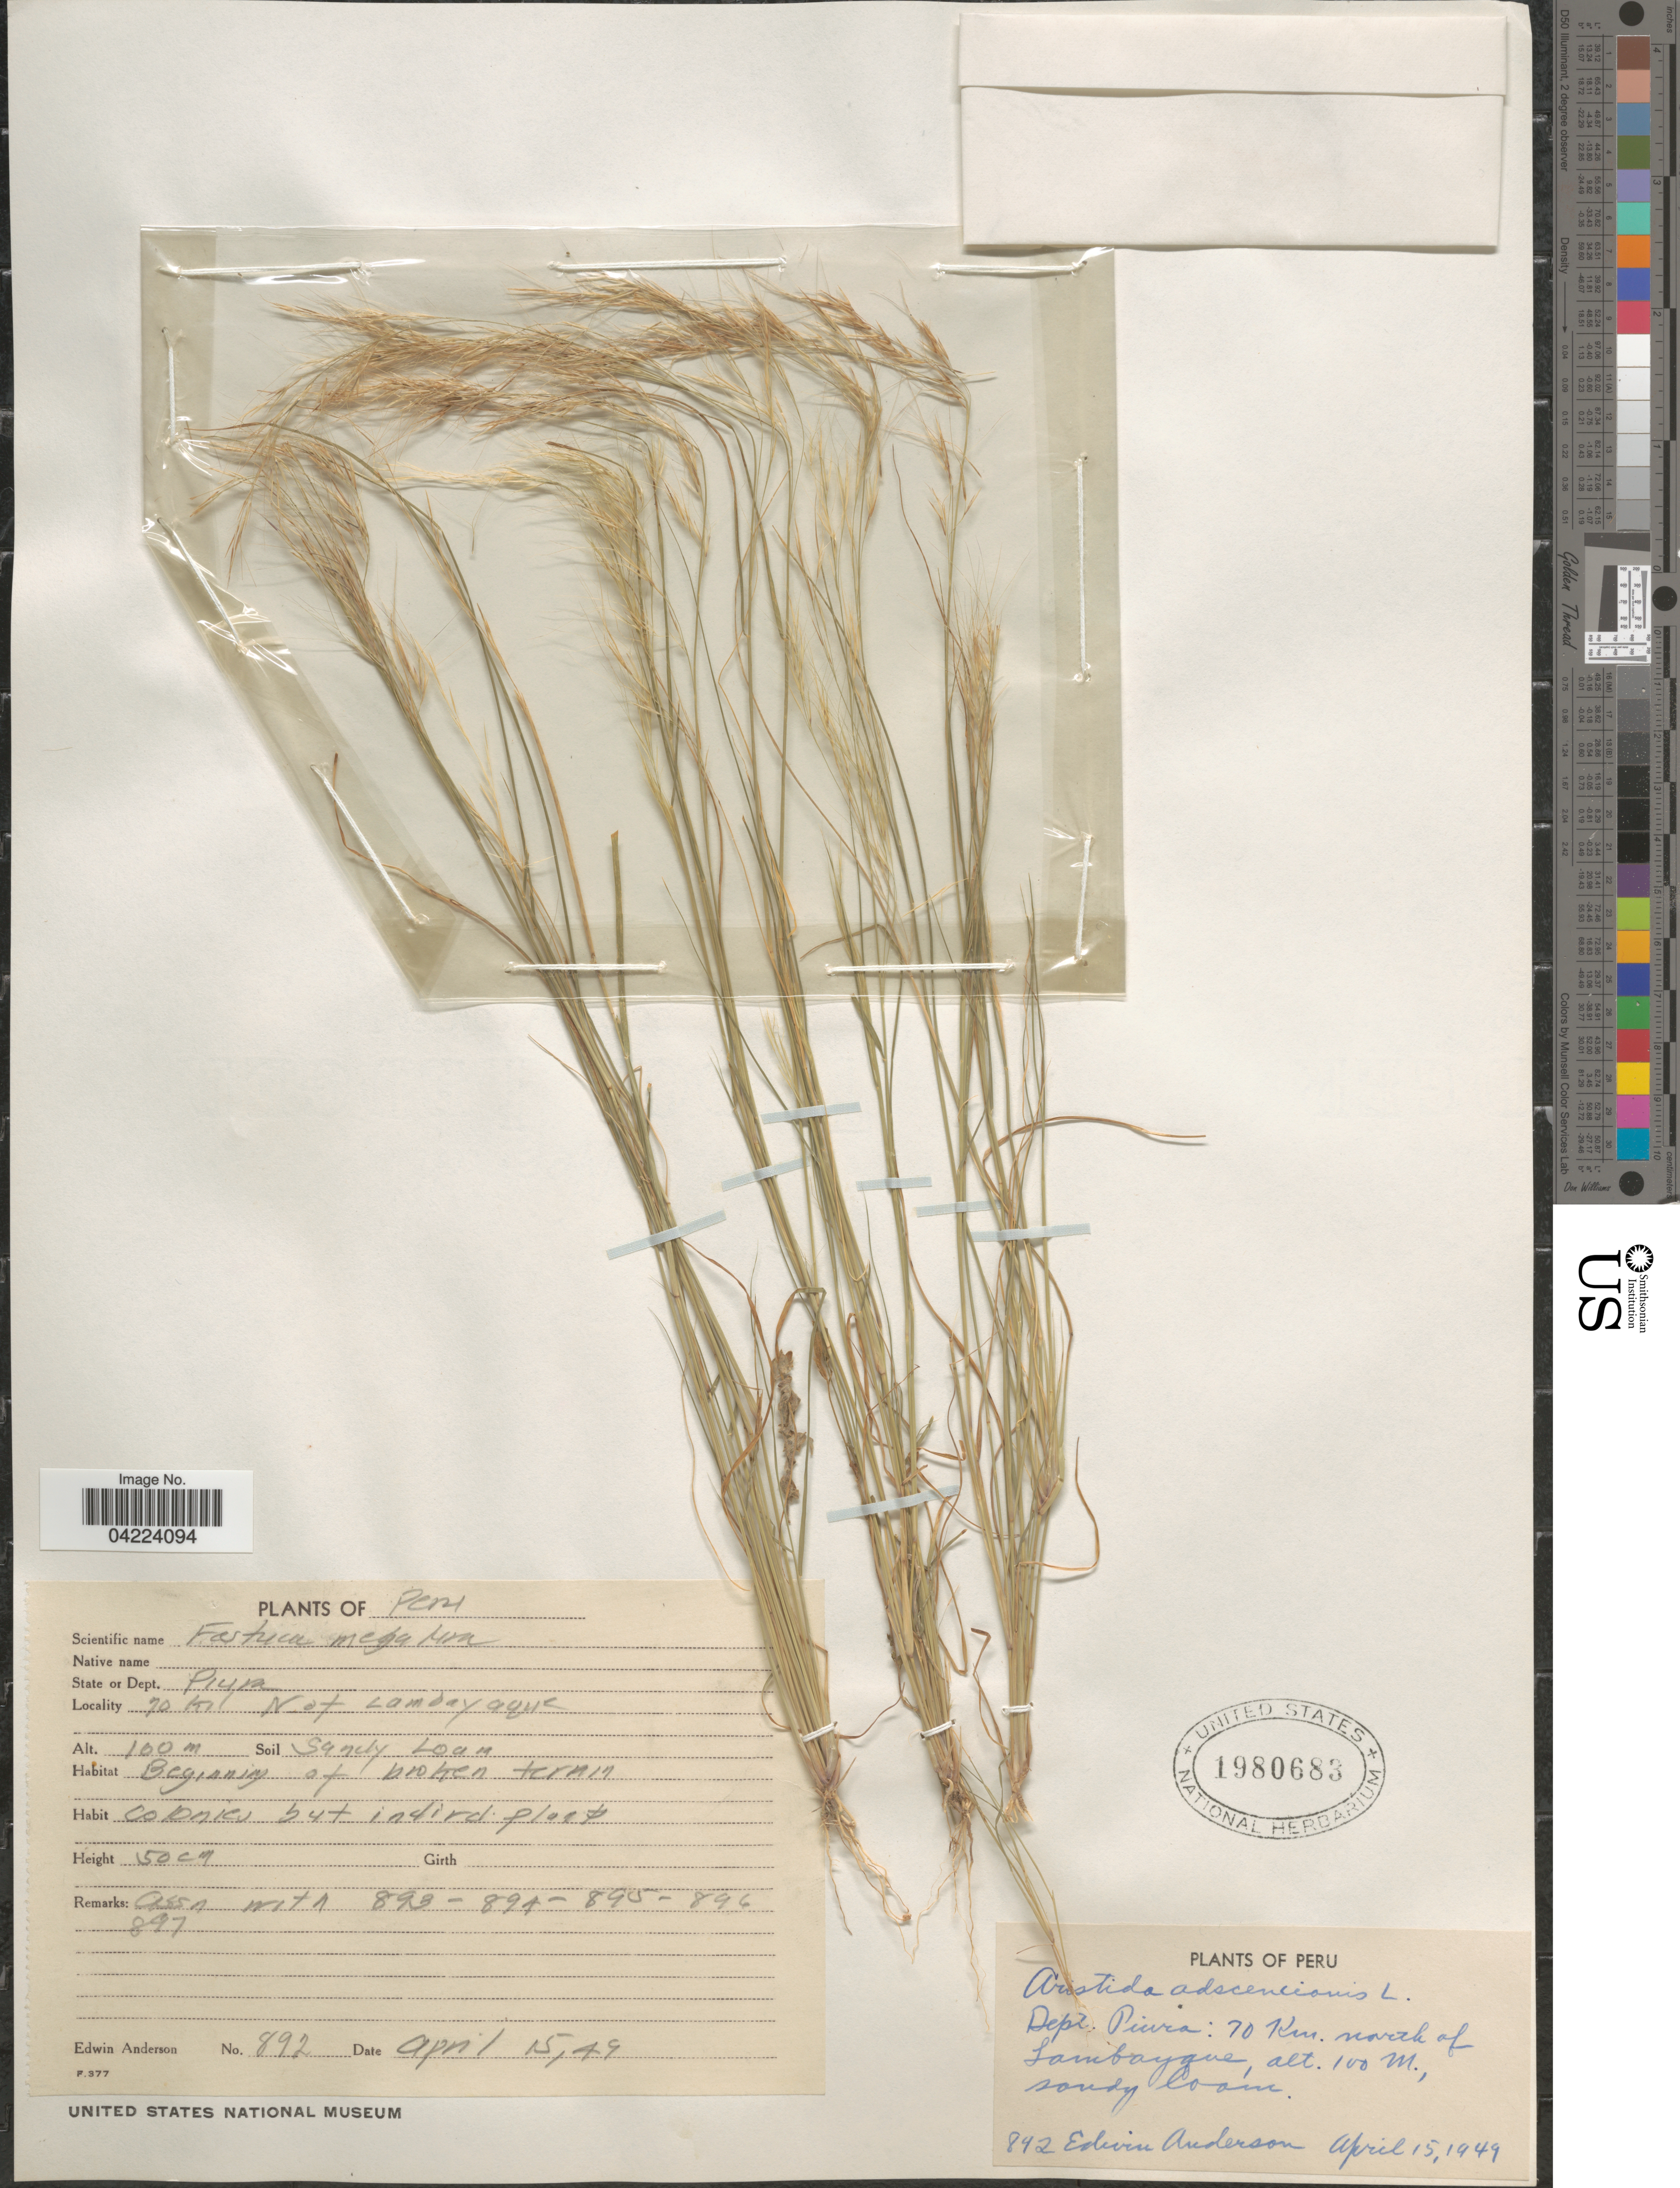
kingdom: Plantae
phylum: Tracheophyta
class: Liliopsida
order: Poales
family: Poaceae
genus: Aristida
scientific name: Aristida adscensionis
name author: L.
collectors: E. Anderson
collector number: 892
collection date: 1949-04-15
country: Peru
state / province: Piura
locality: Dept. Piura: 70 Km. north of Lambayeque.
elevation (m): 100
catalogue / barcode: US 1980683